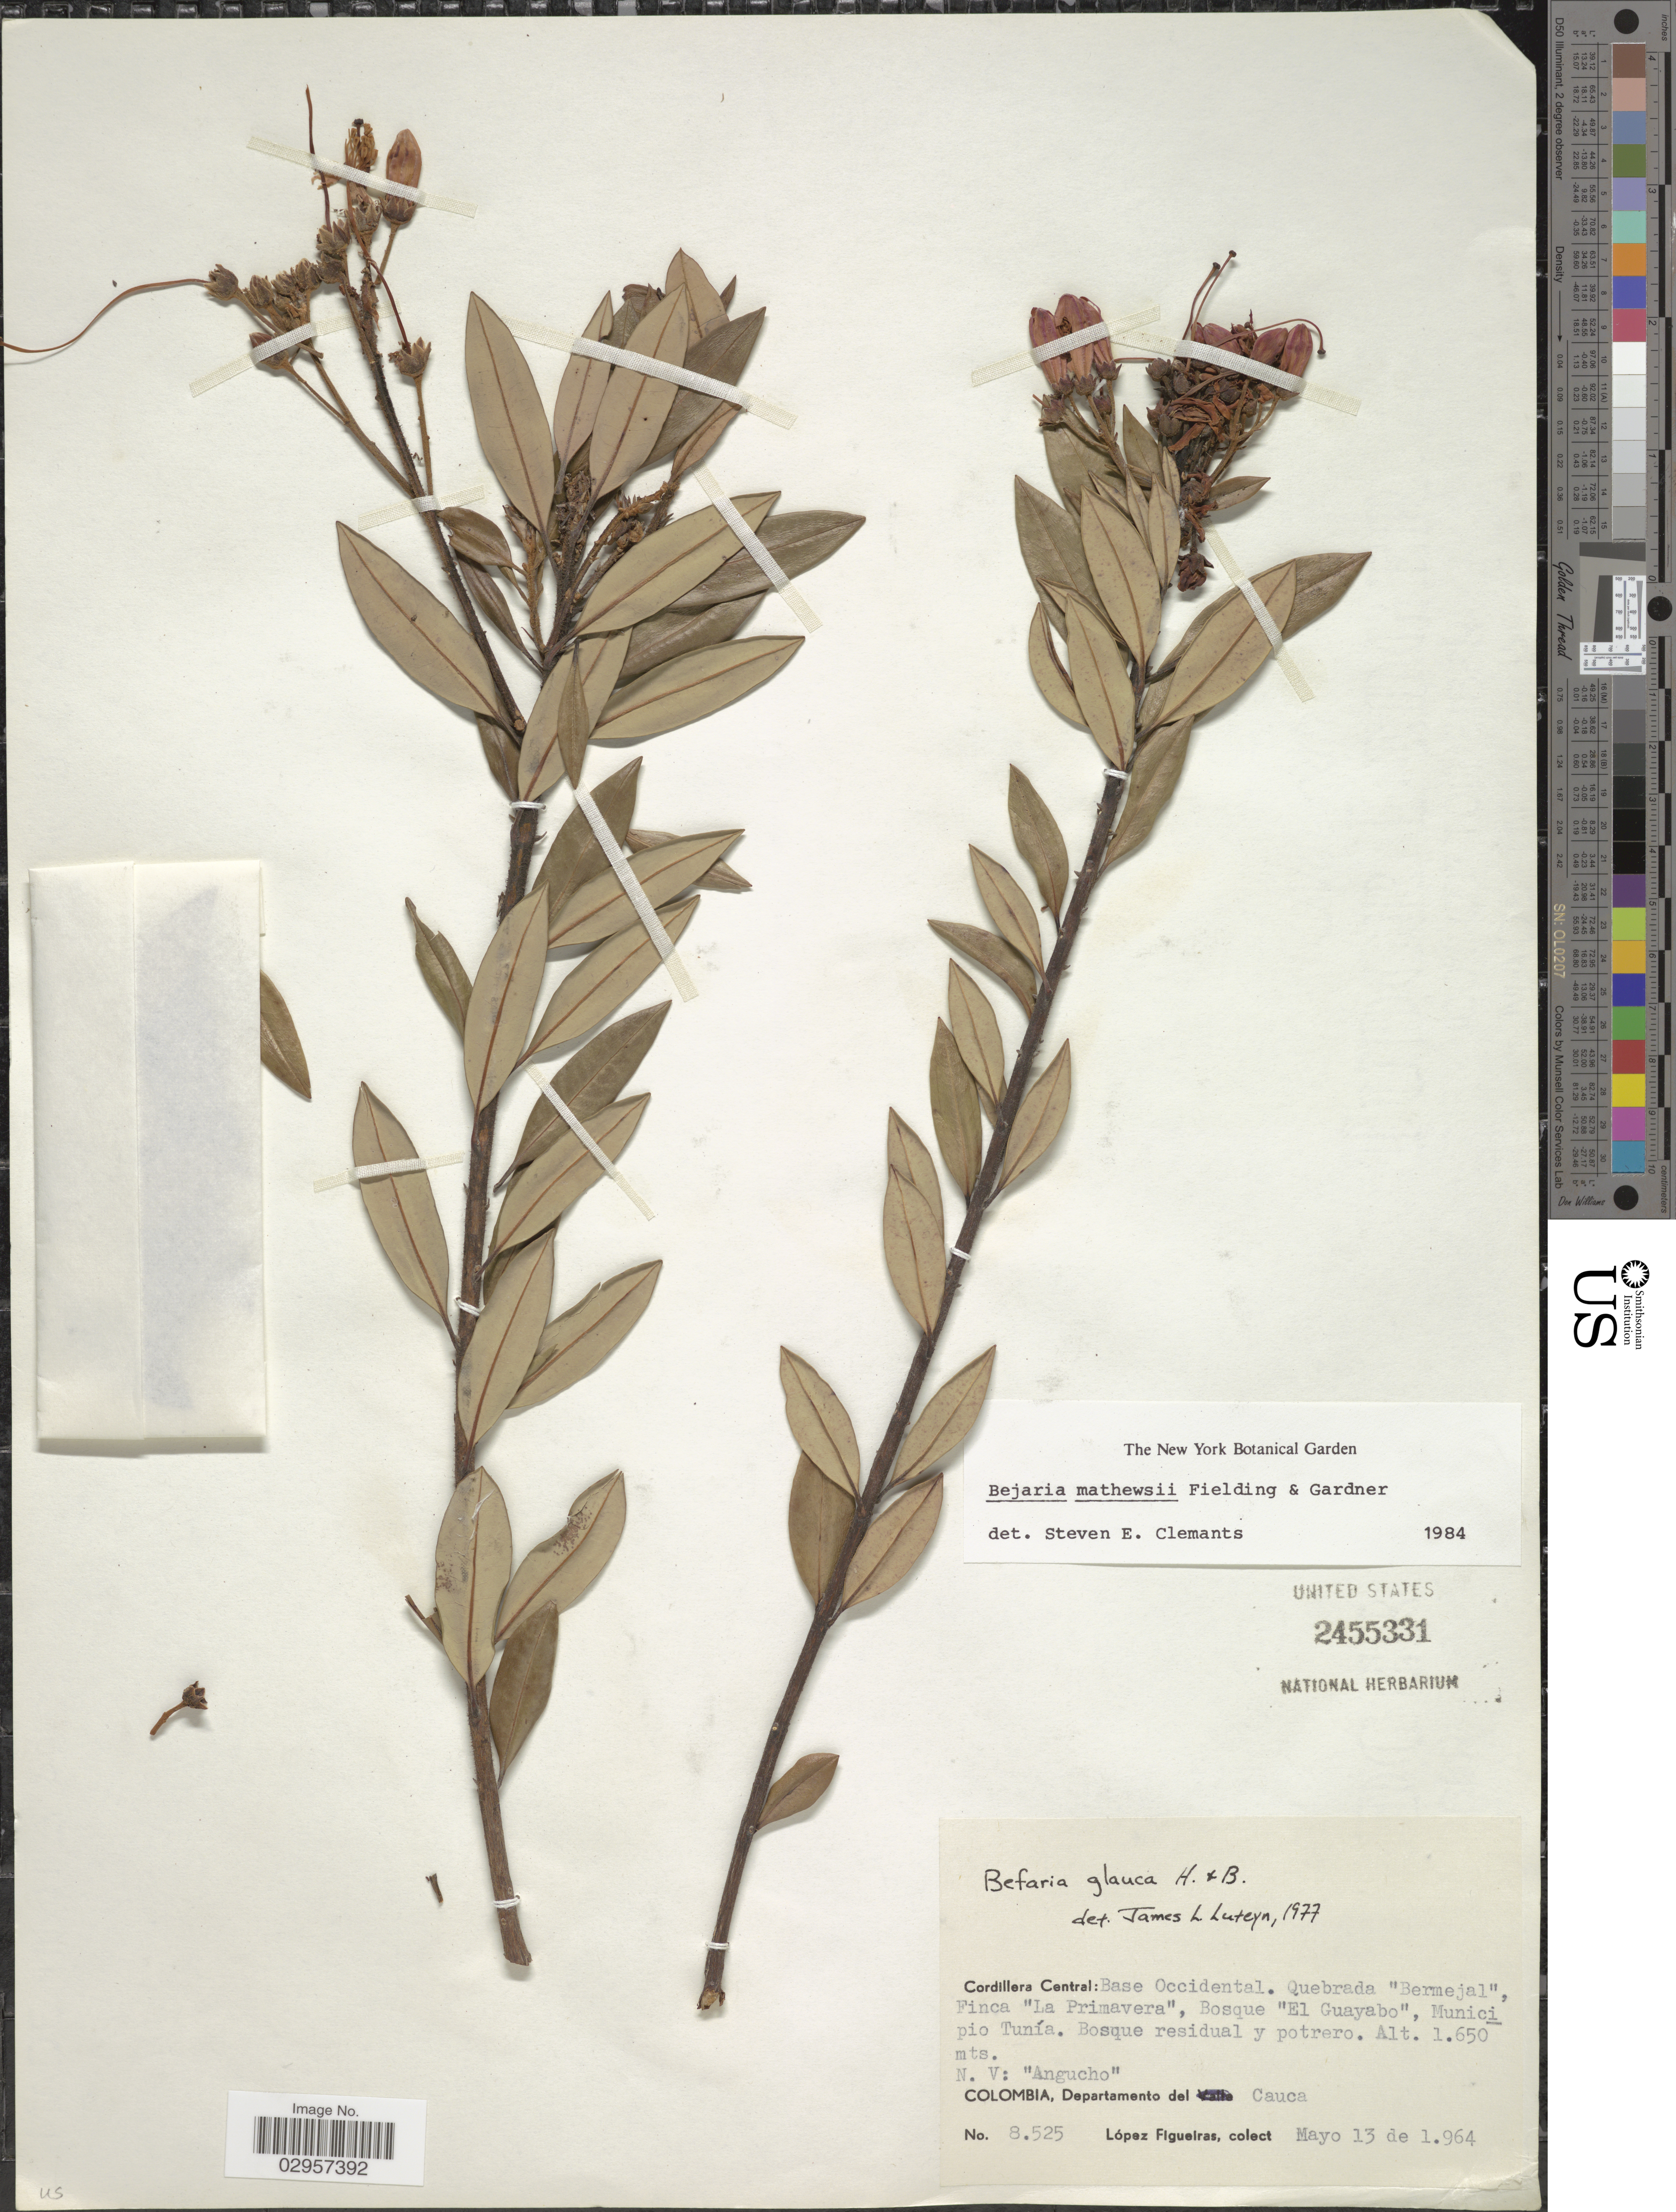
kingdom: Plantae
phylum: Tracheophyta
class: Magnoliopsida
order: Ericales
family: Ericaceae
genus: Bejaria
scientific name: Bejaria mathewsii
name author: Fielding & Gardner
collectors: M. López Figueiras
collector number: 8525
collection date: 1964-05-13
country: Colombia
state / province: Cauca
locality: Cordillera Central: Base Occidental, Quebrada "Bermejal", Finca "La Primavera", Bosque "El Guayabo" Municipio Tunía, Departamento del Cauca.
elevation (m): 1650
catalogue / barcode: US 2455331